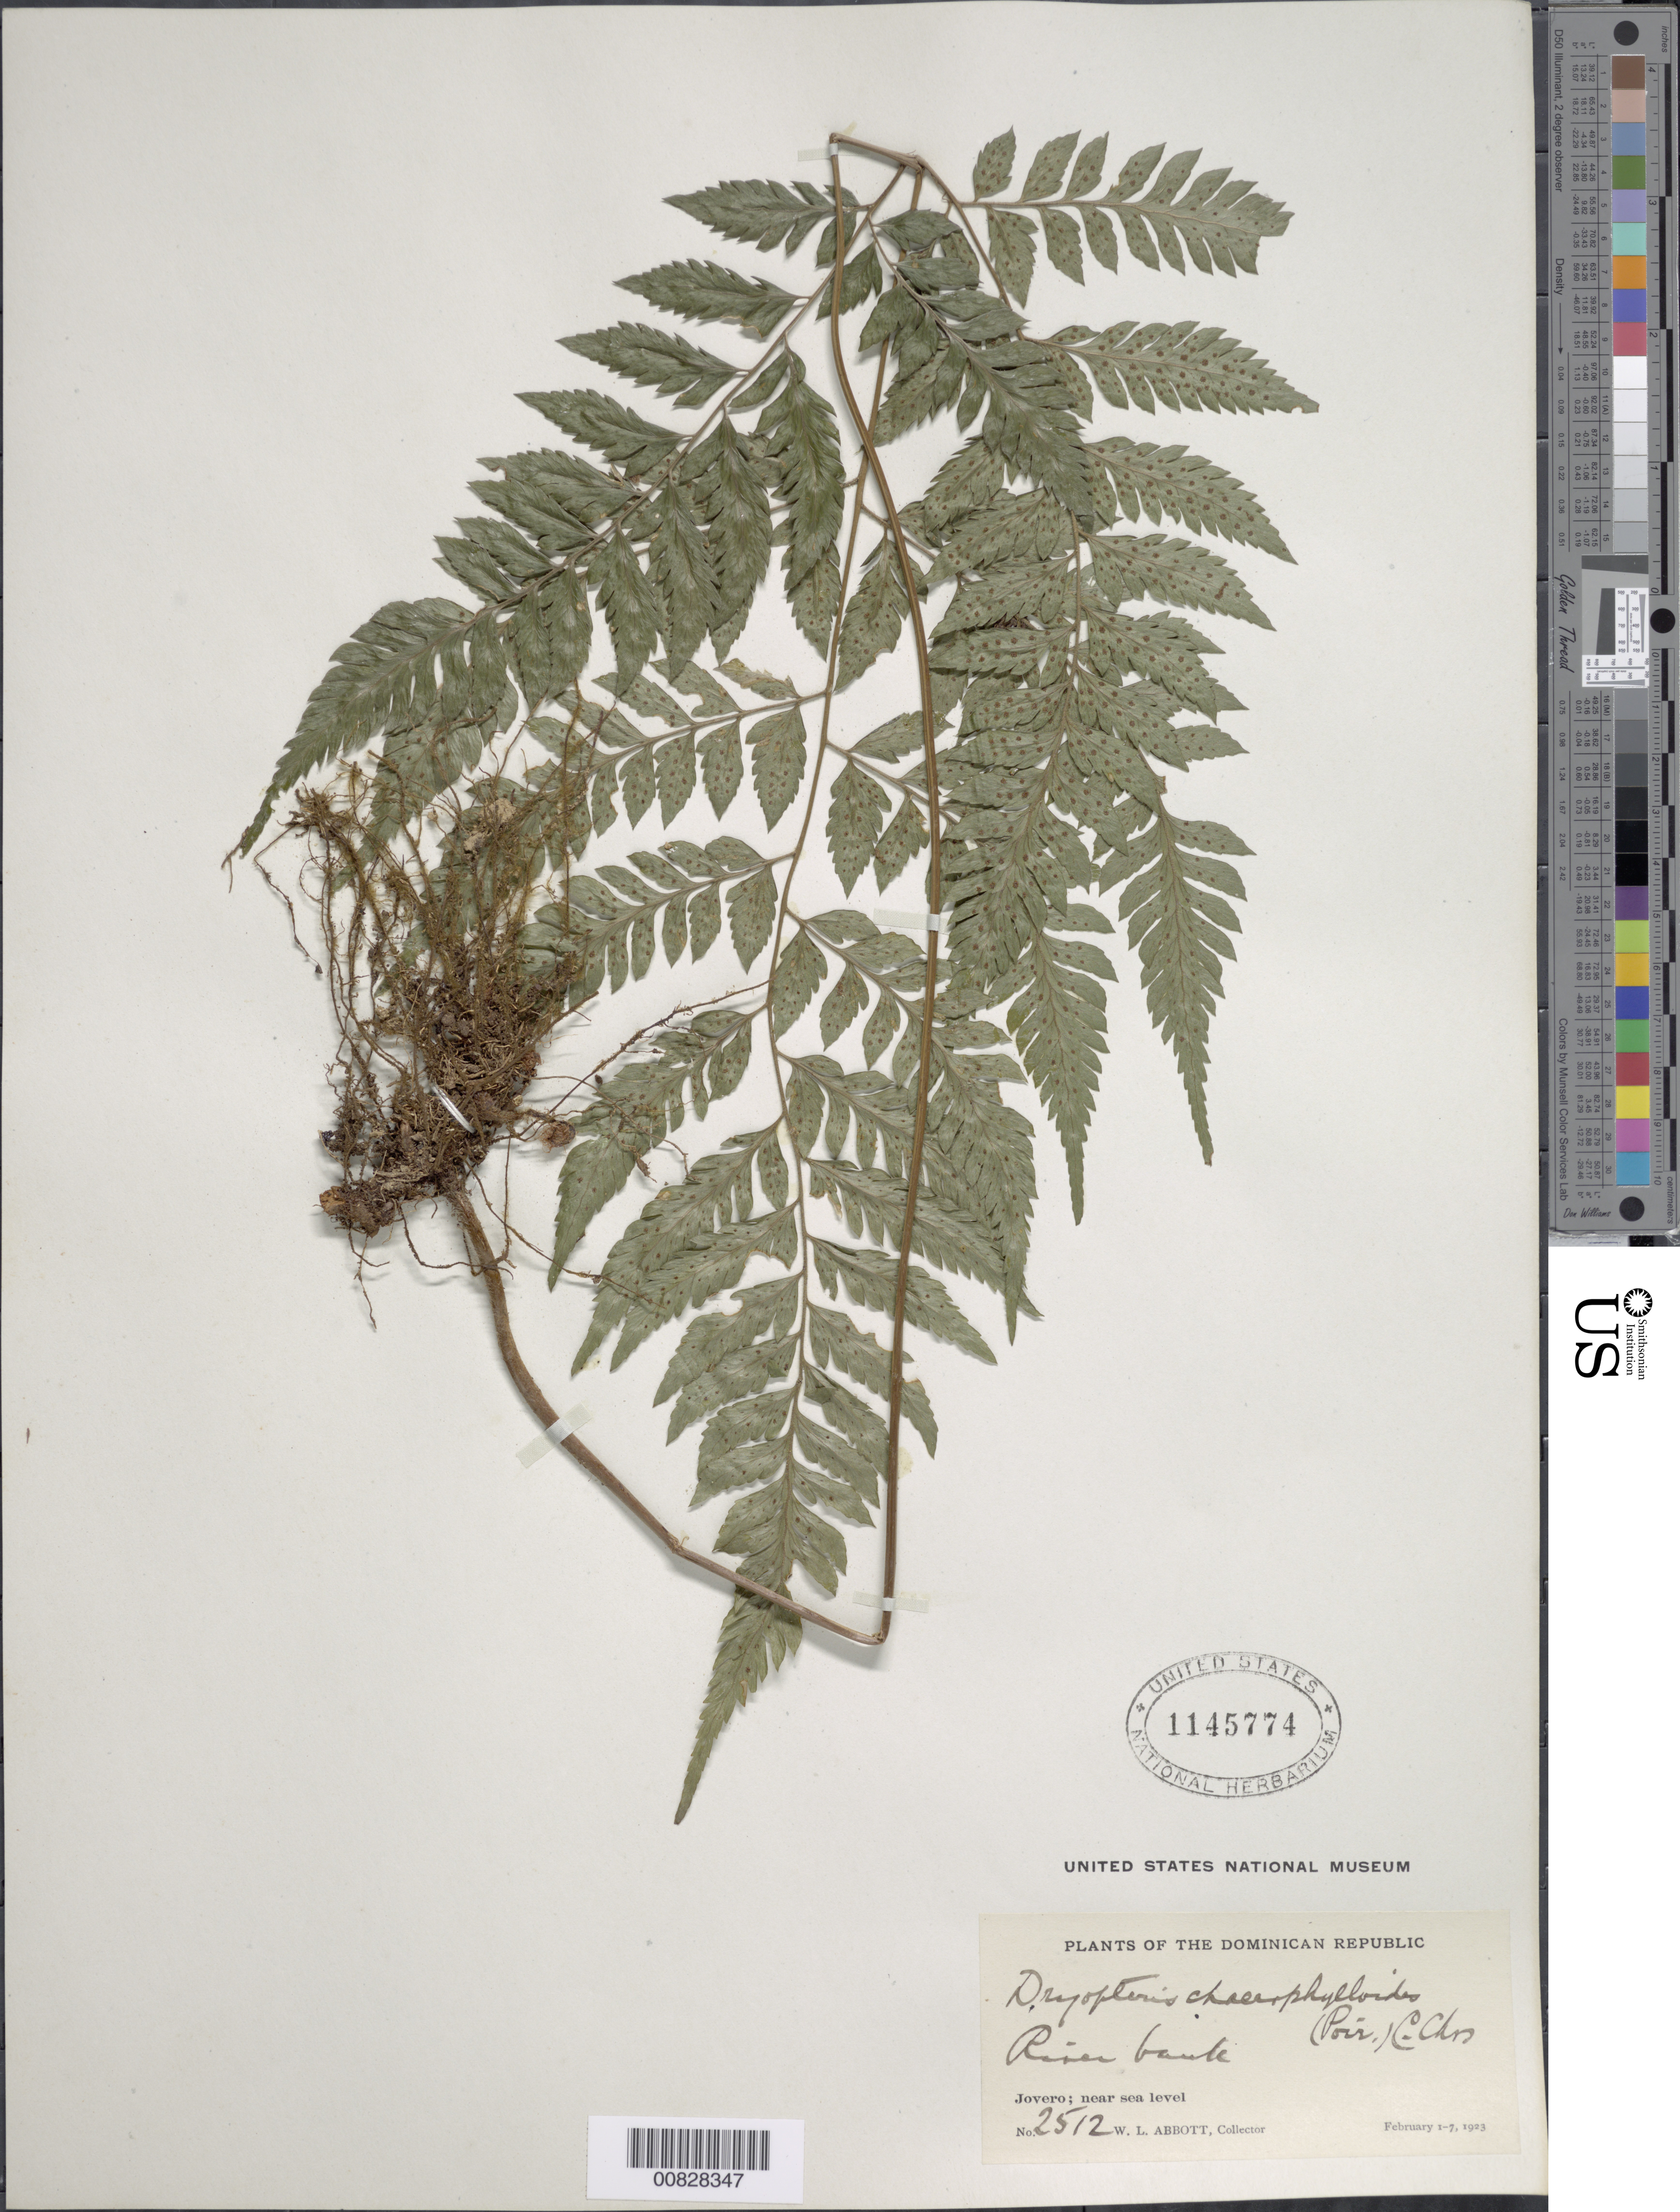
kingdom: Plantae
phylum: Tracheophyta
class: Polypodiopsida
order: Polypodiales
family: Dryopteridaceae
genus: Polystichopsis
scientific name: Polystichopsis chaerophylloides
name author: (Poir.) C.V. Morton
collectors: W. L. Abbott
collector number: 2512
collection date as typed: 01 Feb 1923 to 07 Feb 1923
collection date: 1923-02-01/1923-02-07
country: Dominican Republic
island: Hispaniola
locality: Jovero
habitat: Riverbank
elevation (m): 0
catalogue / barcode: US 1145774